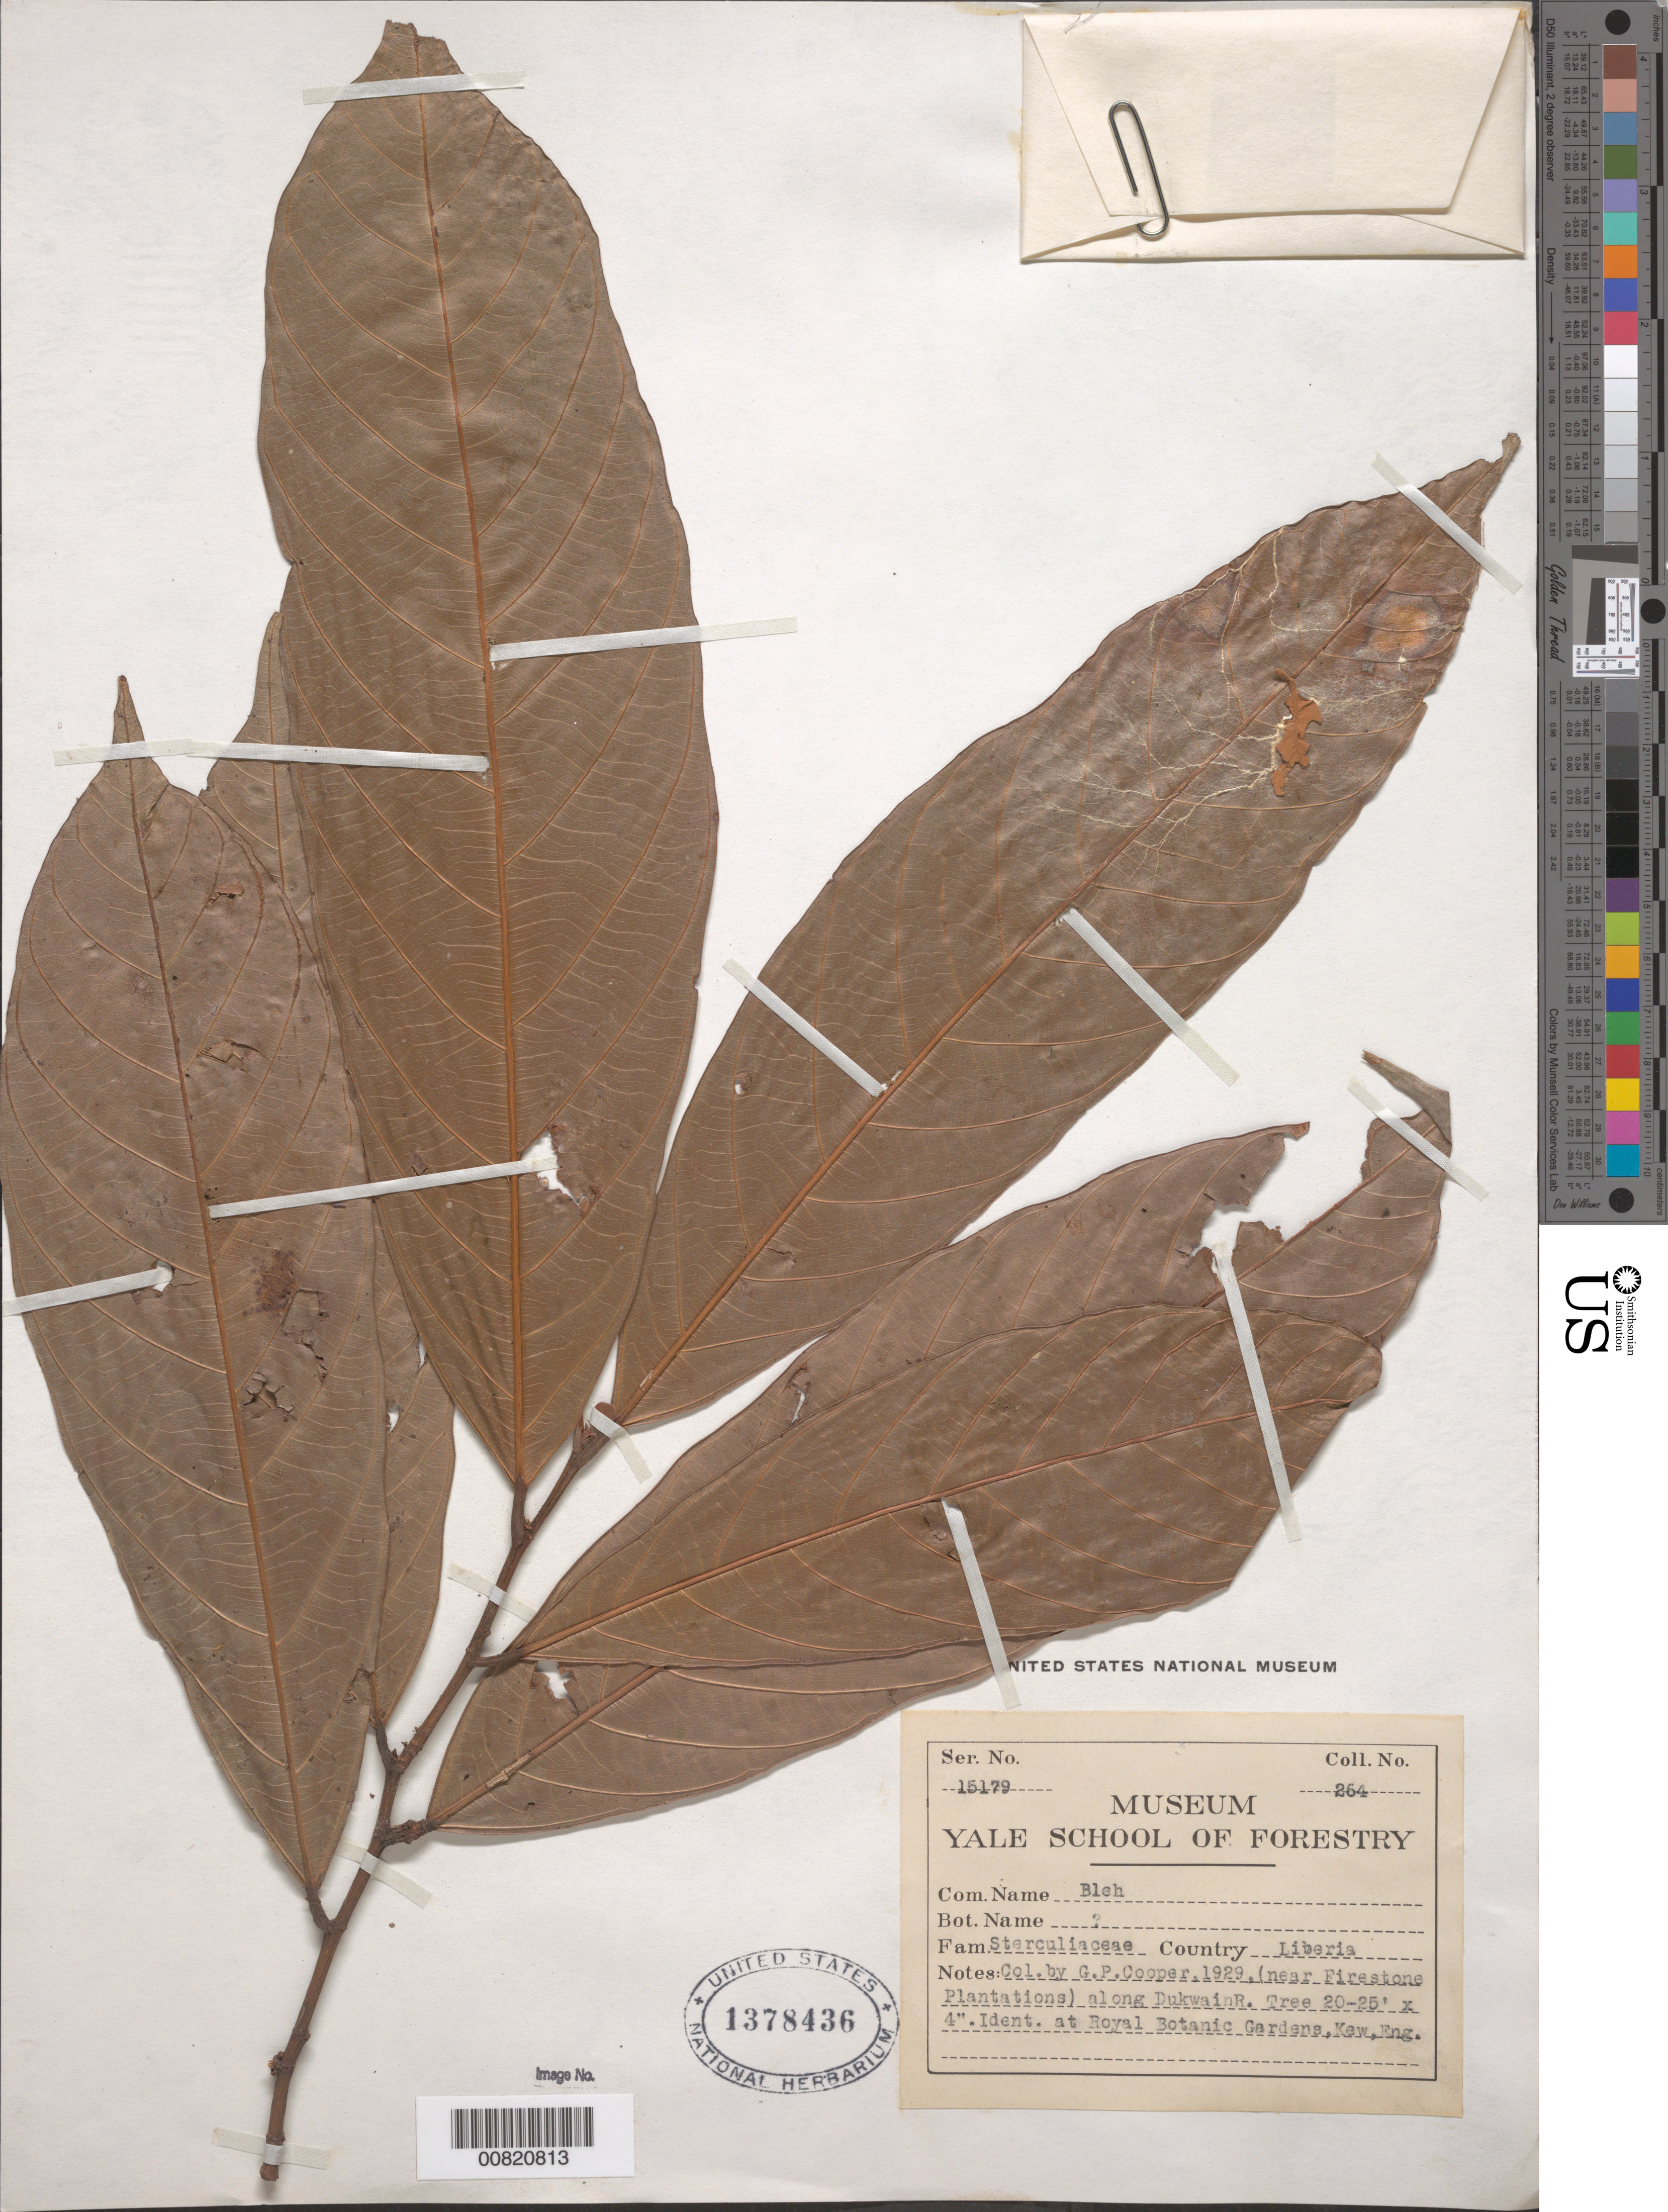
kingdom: Plantae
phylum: Tracheophyta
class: Magnoliopsida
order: Malvales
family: Malvaceae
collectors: G. Cooper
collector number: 264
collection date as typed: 1929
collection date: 1929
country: Liberia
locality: (near Firestone Plantations) along Dukwai River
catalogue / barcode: US 1378436